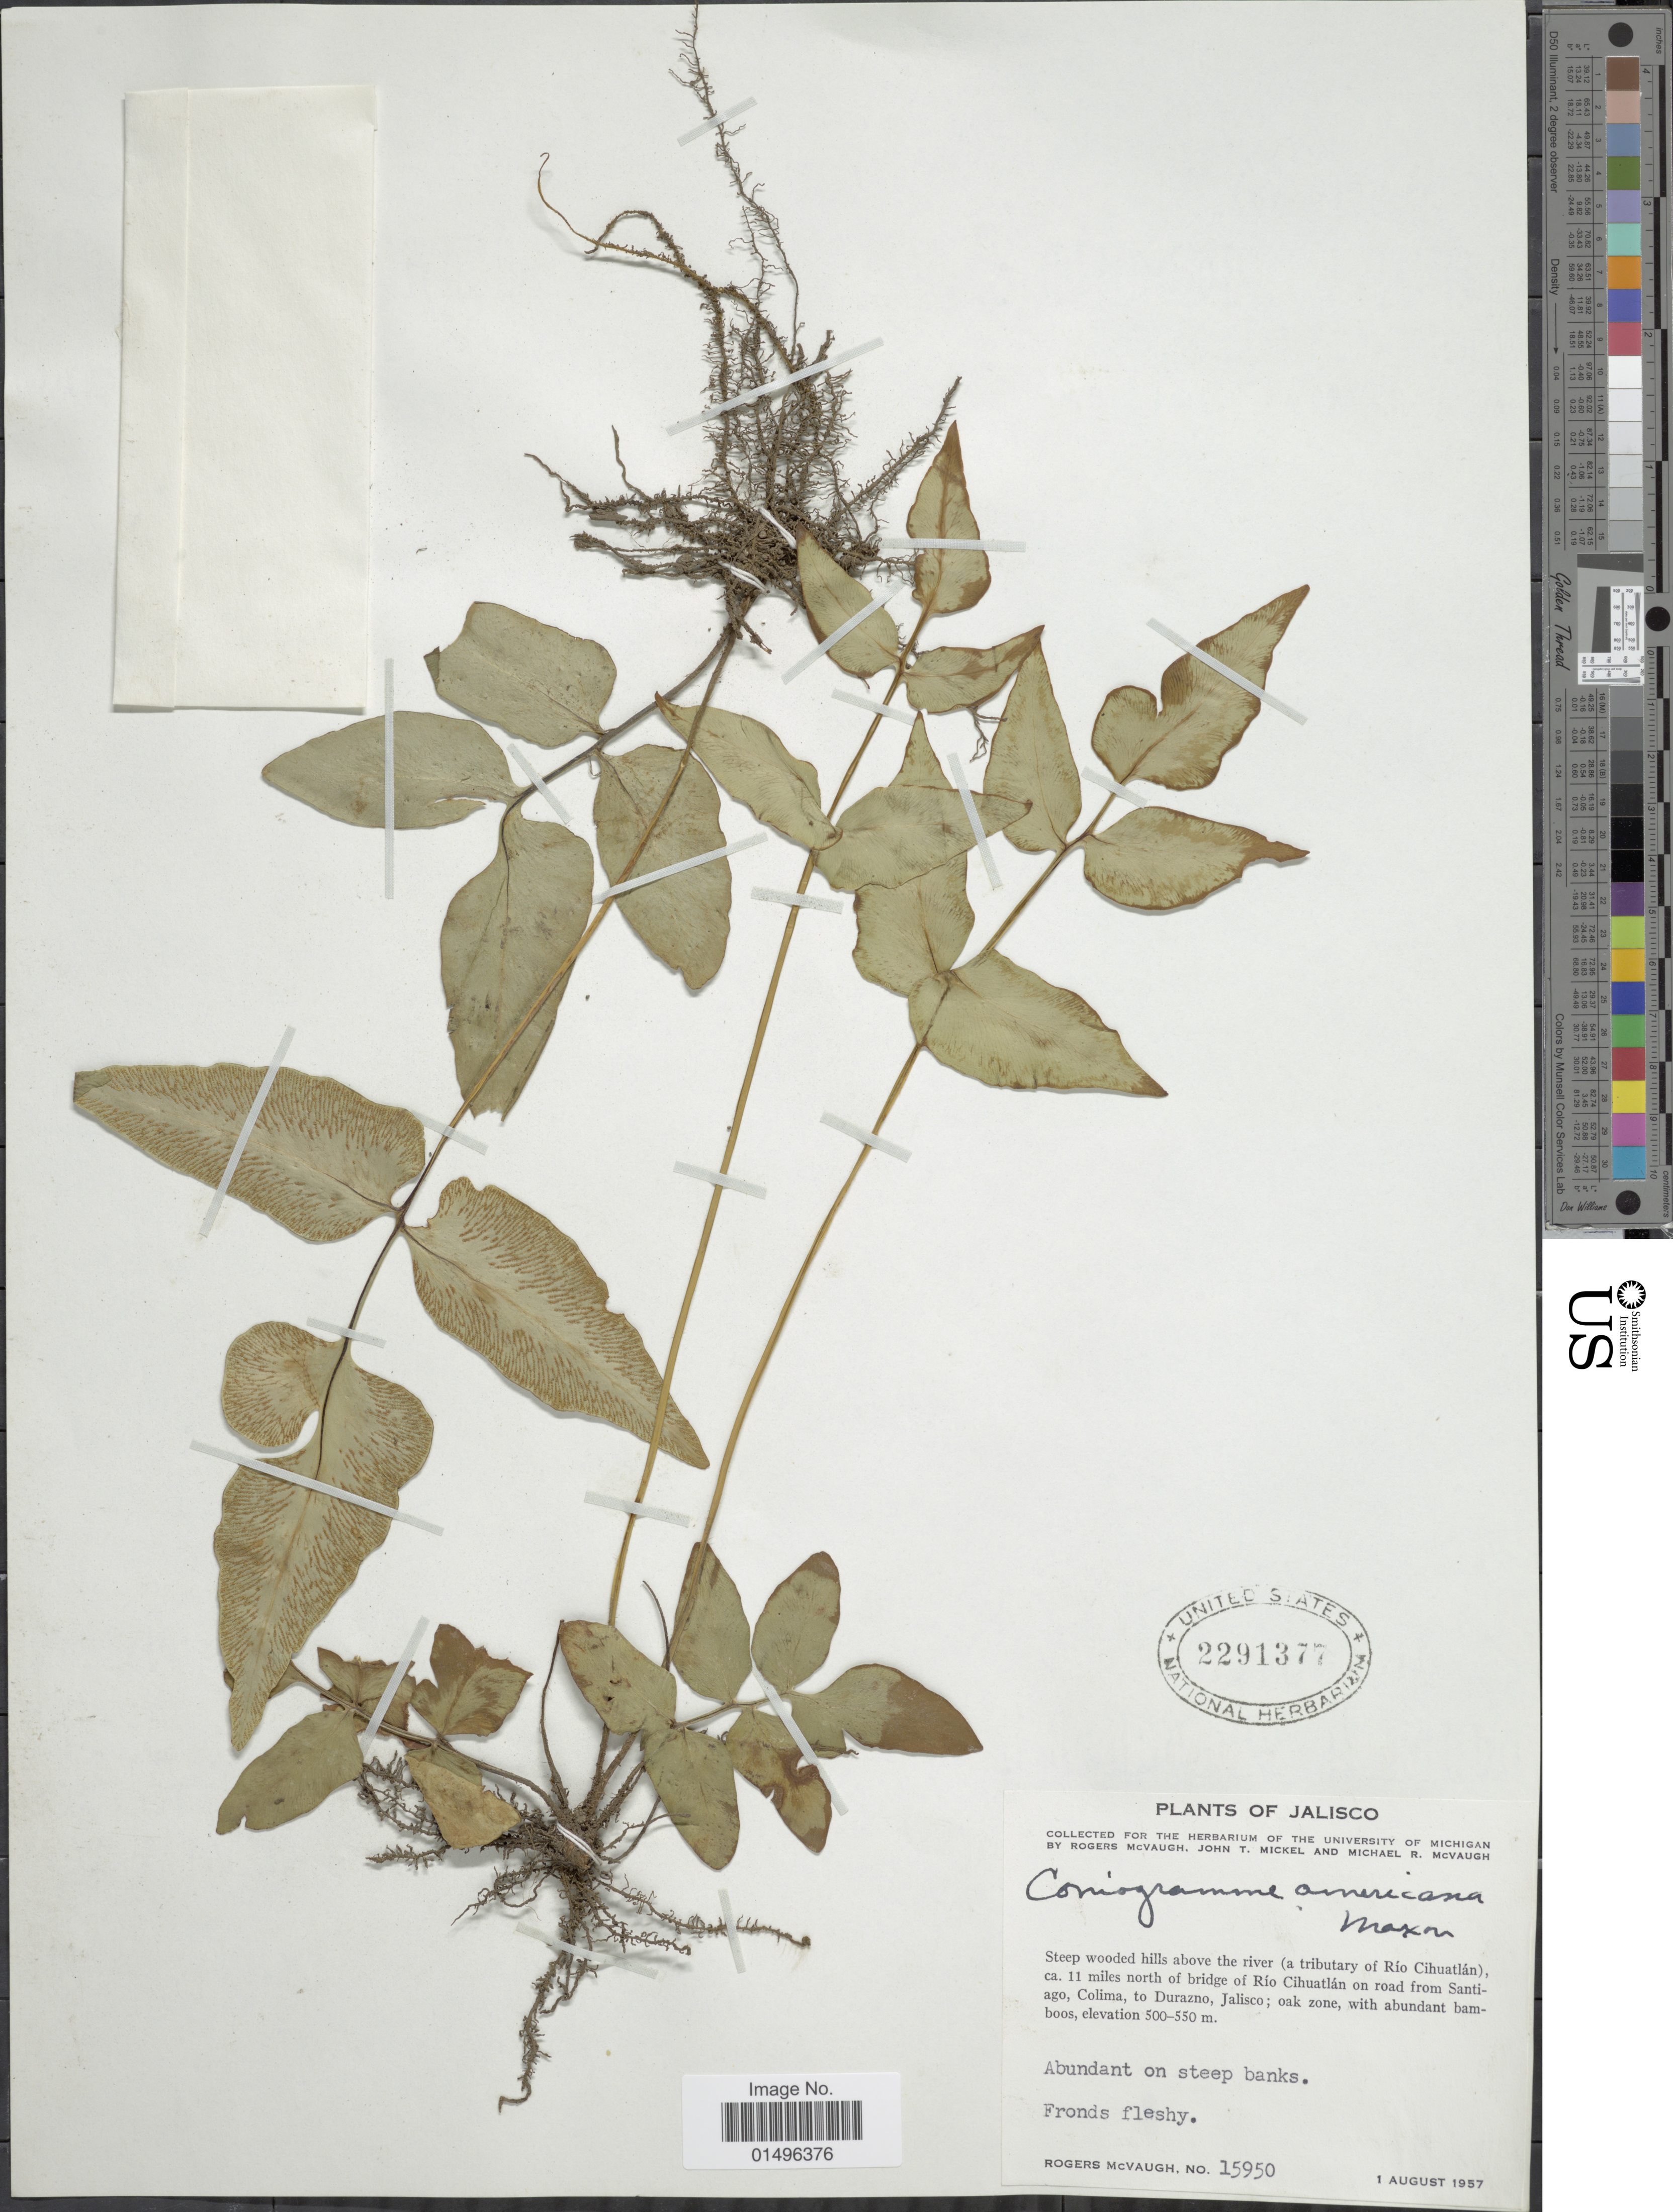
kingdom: Plantae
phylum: Tracheophyta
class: Polypodiopsida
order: Polypodiales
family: Pteridaceae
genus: Hemionitis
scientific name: Hemionitis subcordata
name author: (D.C. Eaton & Davenp.) Mickel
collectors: R. McVaugh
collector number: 15950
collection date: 1957-08-01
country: Mexico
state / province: Jalisco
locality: Mexico, Jalisco, Steep wooded hills above the river (a Tributary of Rio Cihuatlan), ca. 11 miles north of bridge of Rio Cihuatlan on road from Santiago, Colima, to Durazno.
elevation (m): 500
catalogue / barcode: US 2291377